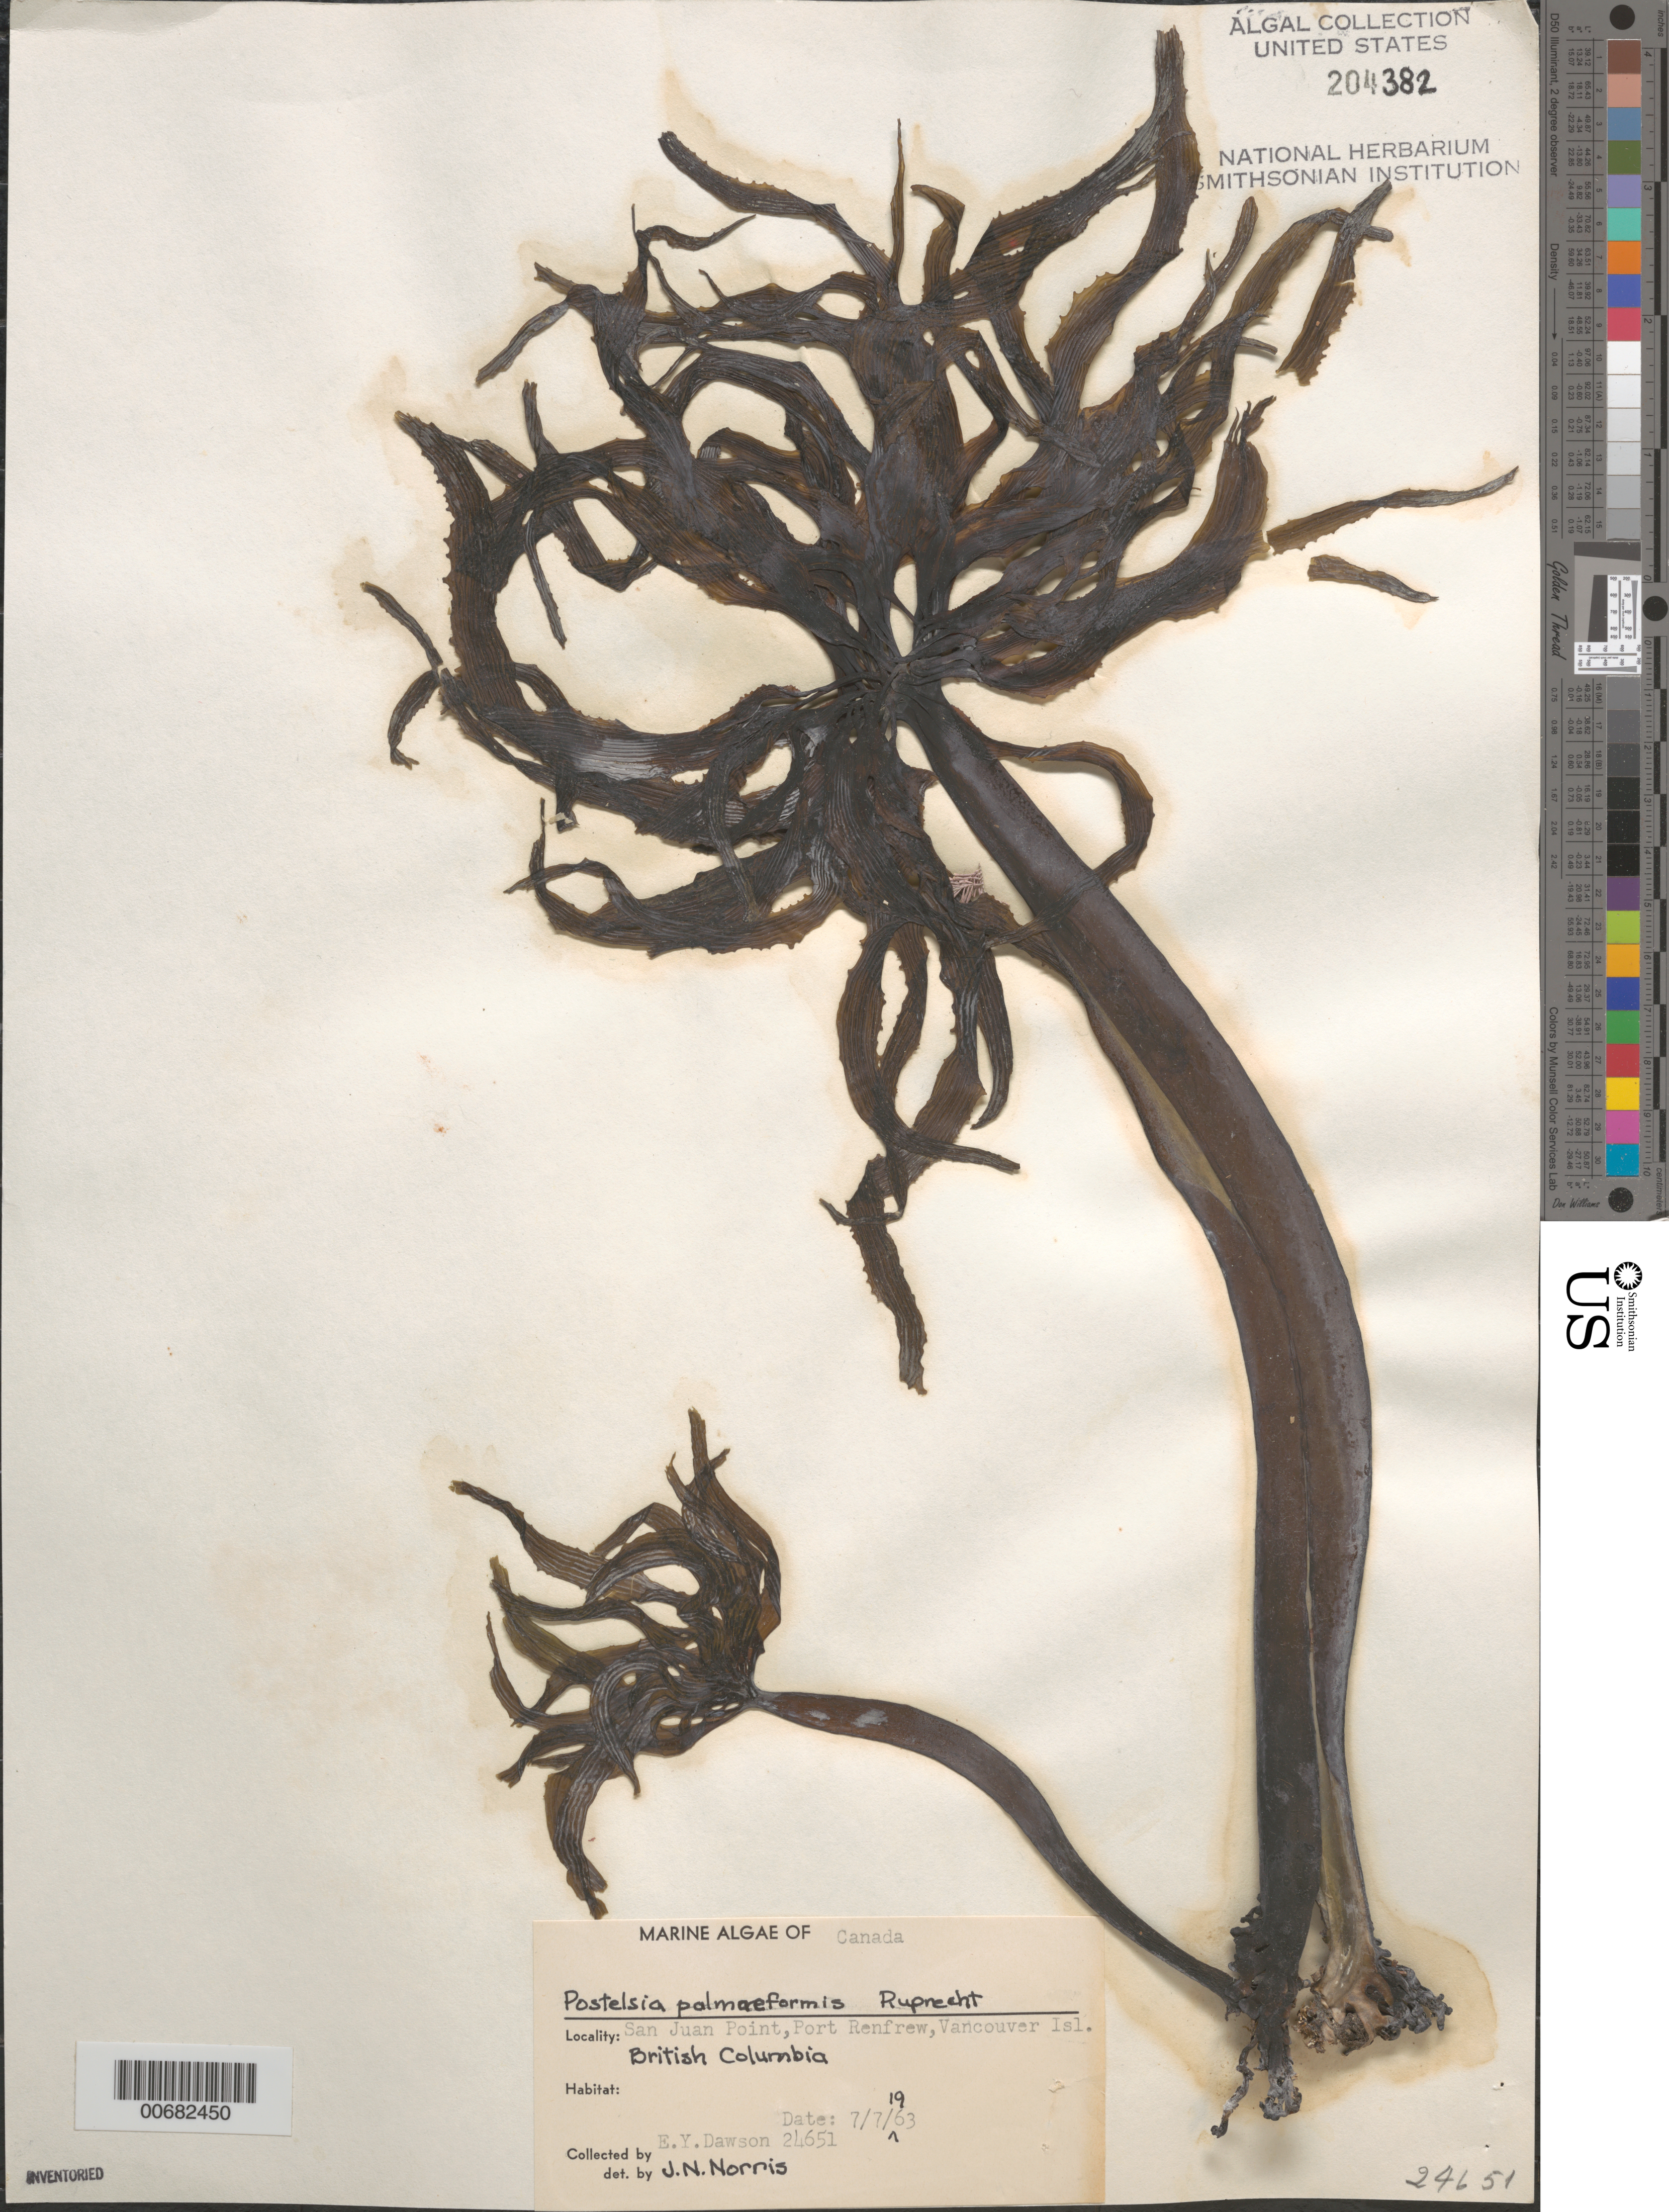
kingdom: Chromista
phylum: Ochrophyta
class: Phaeophyceae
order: Laminariales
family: Laminariaceae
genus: Postelsia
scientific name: Postelsia palmaeformis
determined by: Norris, James N.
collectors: E. Y. Dawson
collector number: EYD 24651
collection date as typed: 07 Jul 1963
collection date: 1963-07-07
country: Canada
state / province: British Columbia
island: Vancouver Island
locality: San Juan Point, Port Renfrew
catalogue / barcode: US 204382